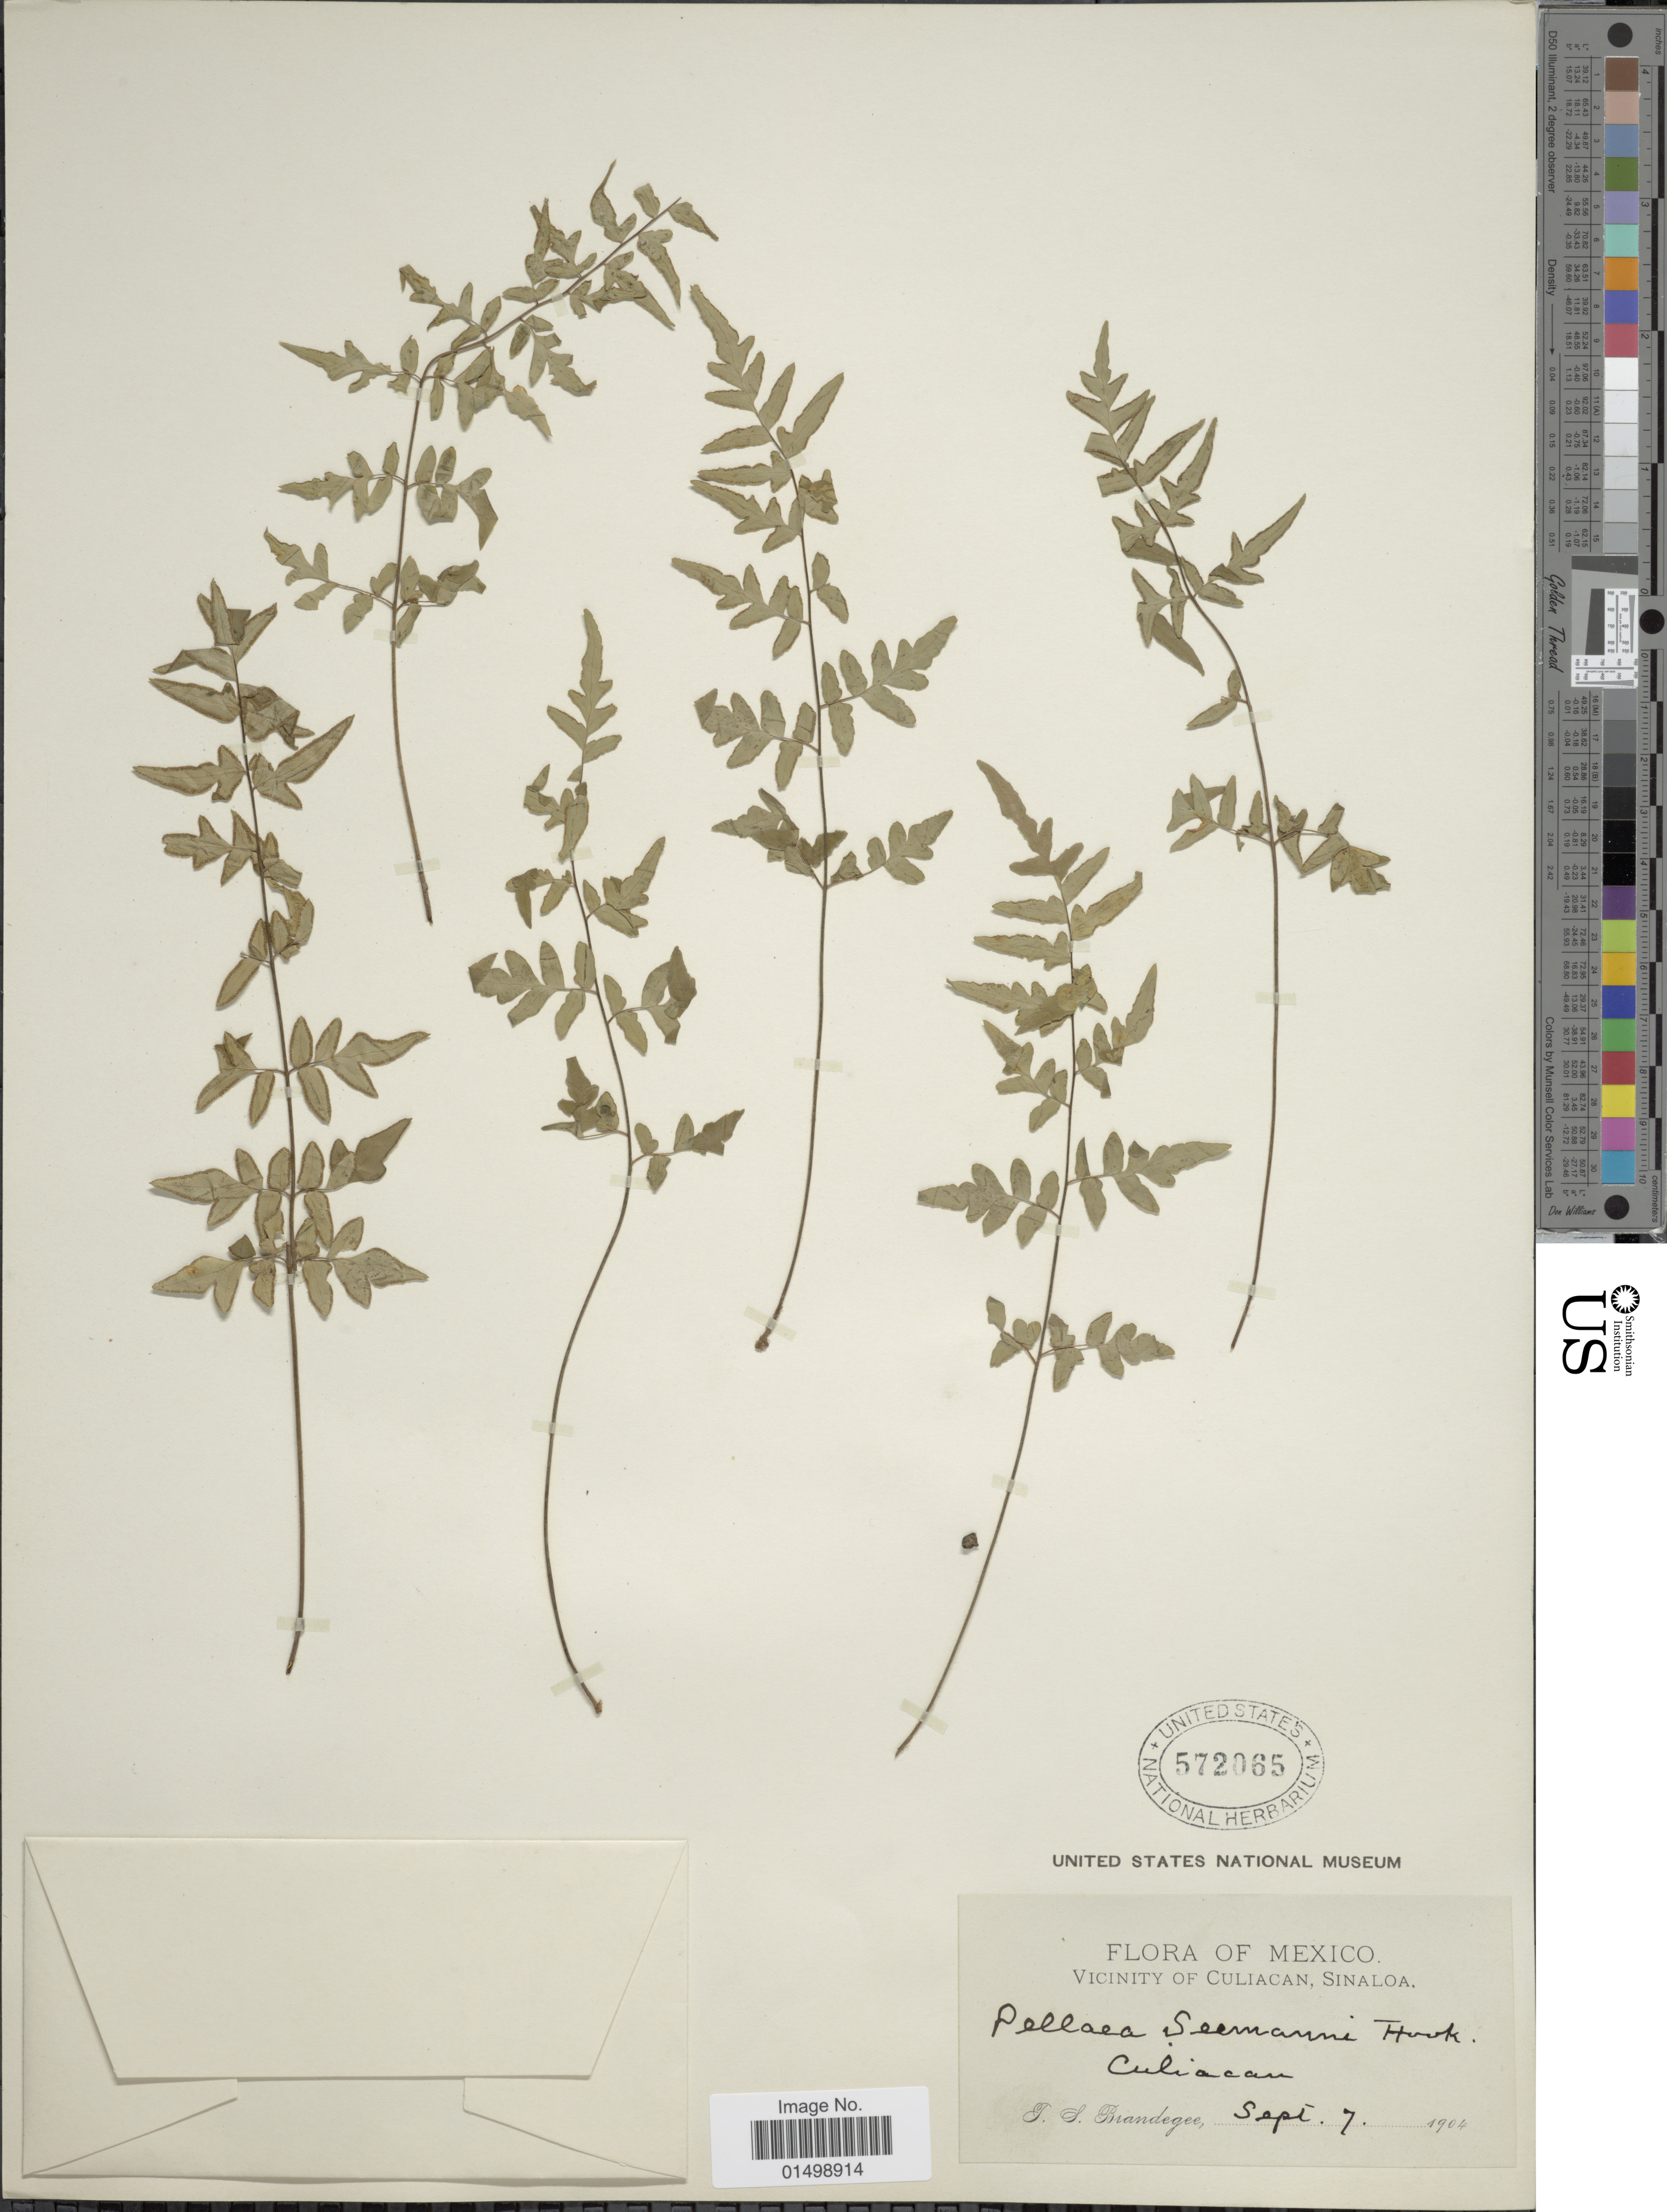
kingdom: Plantae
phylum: Tracheophyta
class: Polypodiopsida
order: Polypodiales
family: Pteridaceae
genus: Cheilanthes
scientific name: Cheilanthes lozanii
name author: (Maxon) R.M. Tryon & A.F. Tryon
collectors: T. S. Brandegee (herbarium)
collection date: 1904-09-07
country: Mexico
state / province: Sinaloa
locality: Vicinity of Culiacan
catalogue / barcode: US 572065